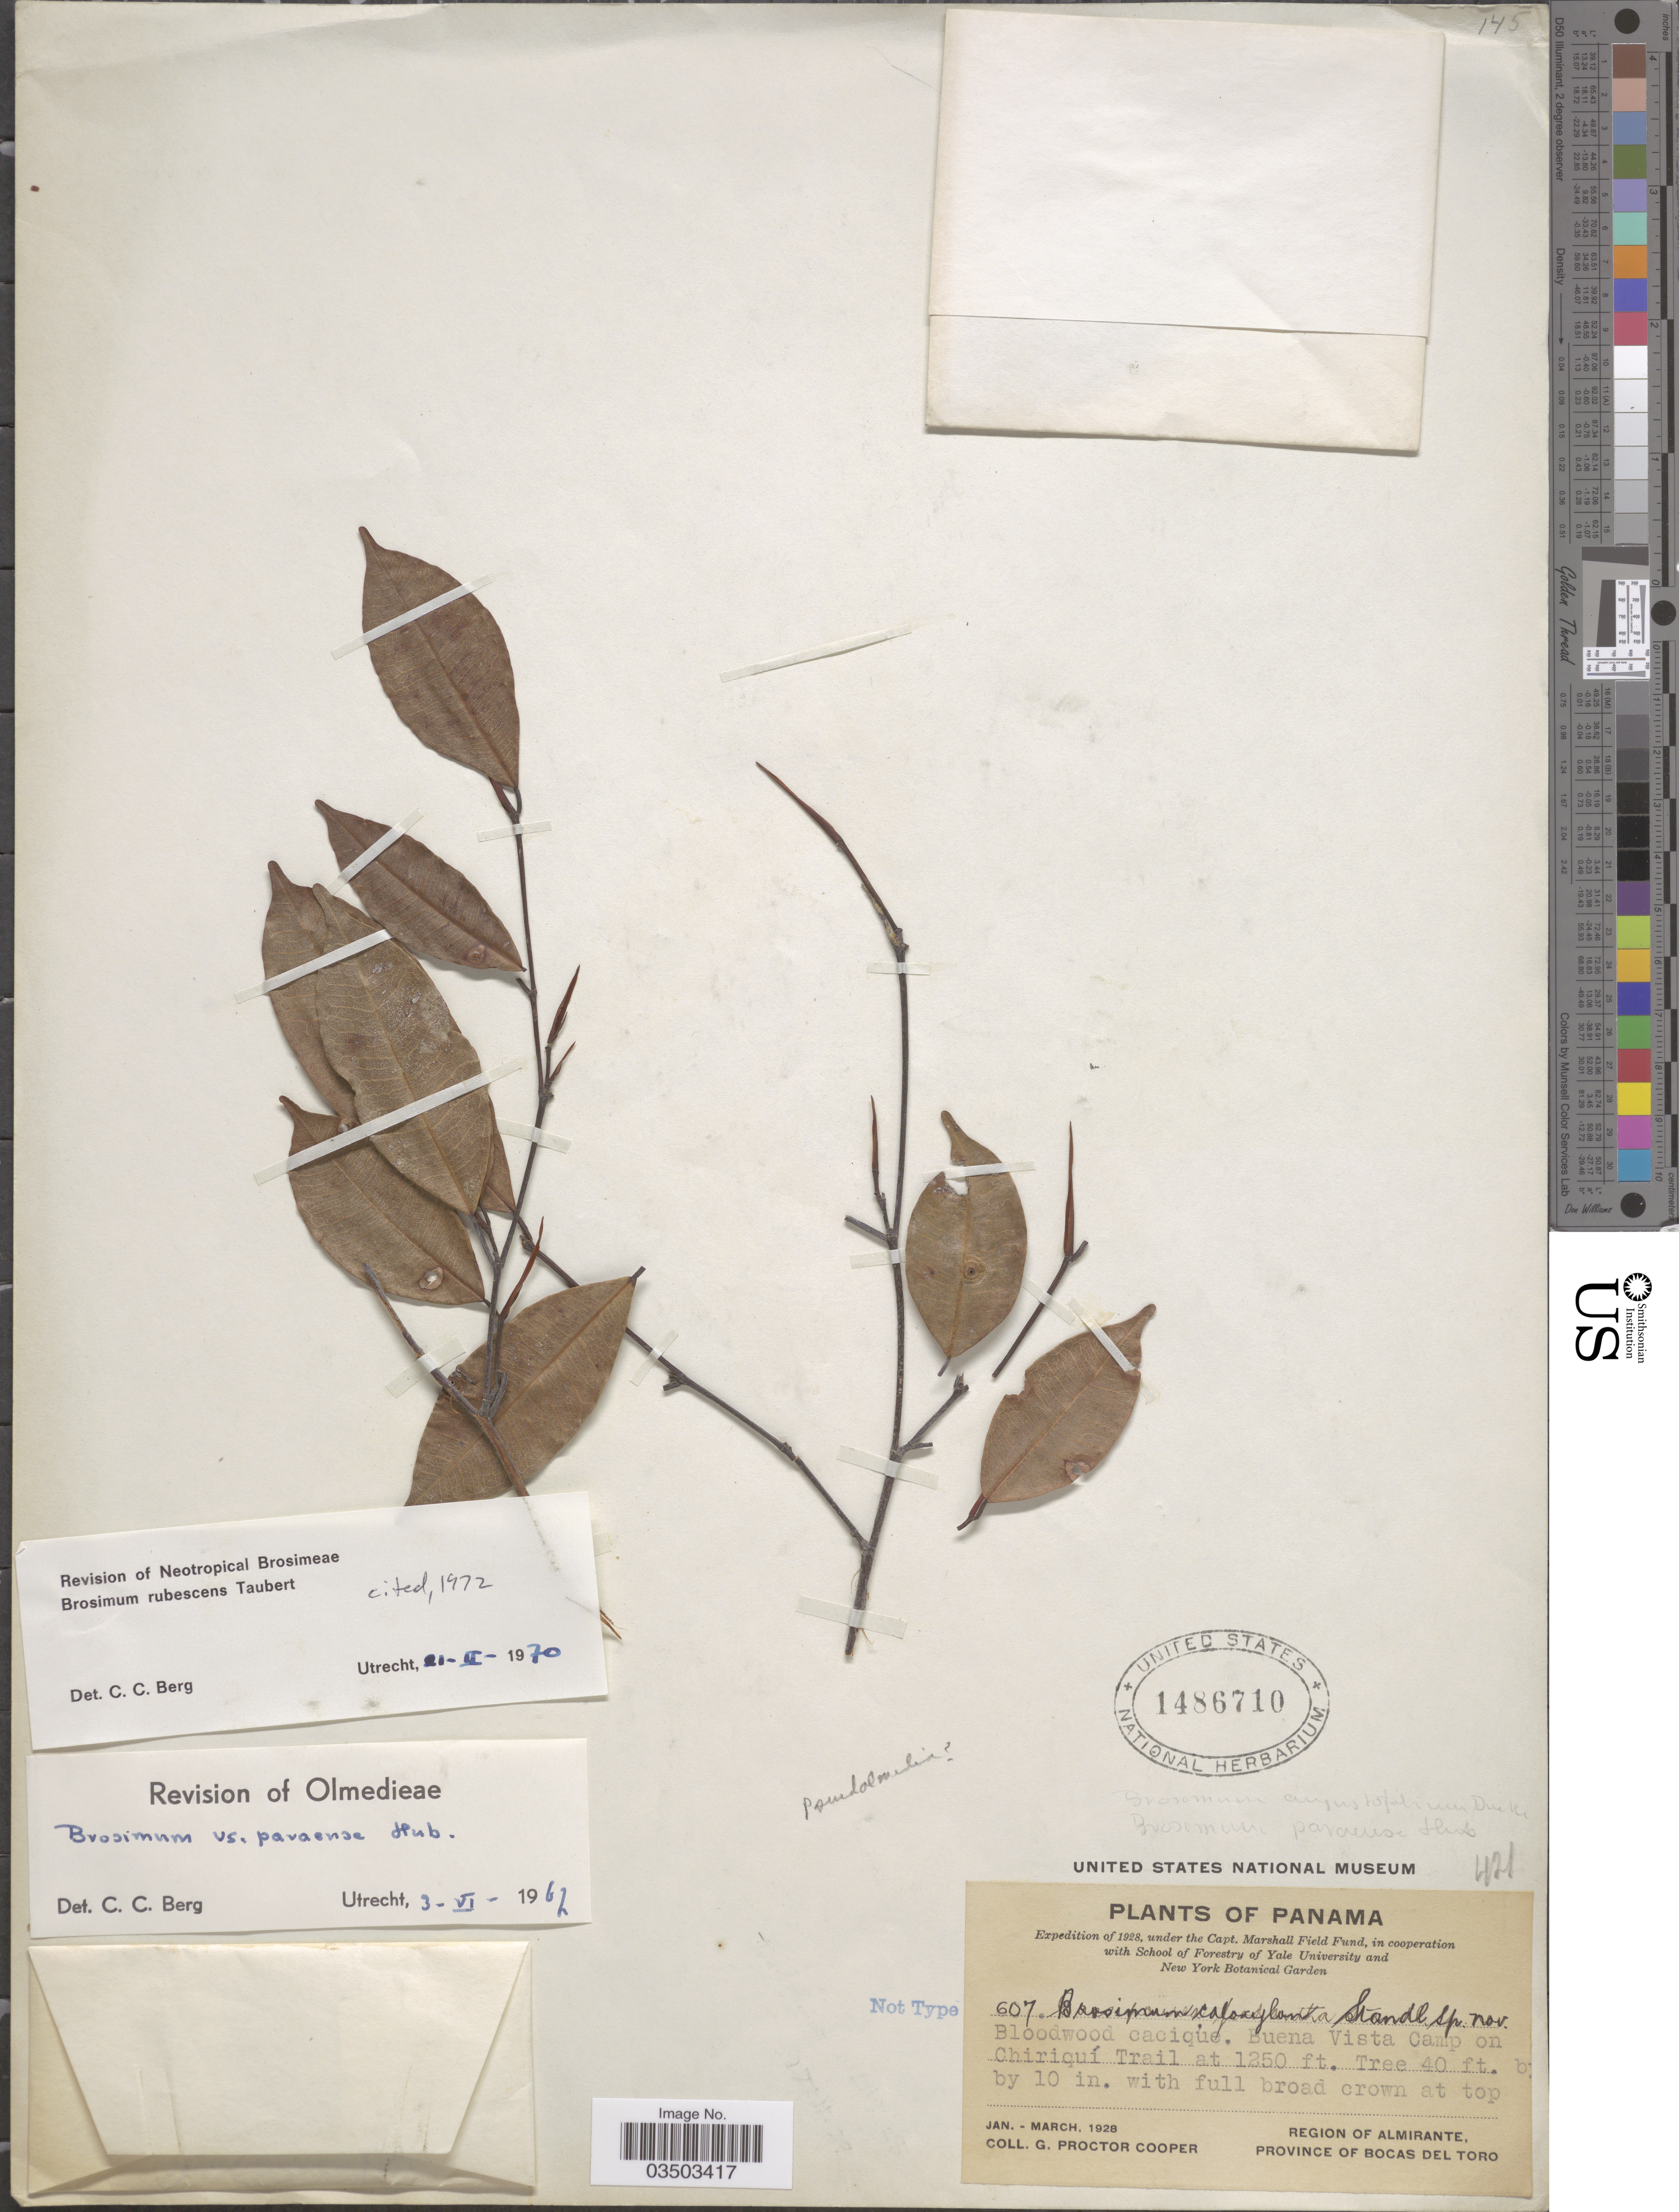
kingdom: Plantae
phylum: Tracheophyta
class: Magnoliopsida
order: Rosales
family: Moraceae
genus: Brosimum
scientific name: Brosimum rubescens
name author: Taub.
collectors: G. Cooper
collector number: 607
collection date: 1928-01/1928-03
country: Panama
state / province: Bocas del Toro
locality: Buena Vista Camp on Chiriquí Trail. Region of Almirante.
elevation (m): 381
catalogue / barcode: US 1486710